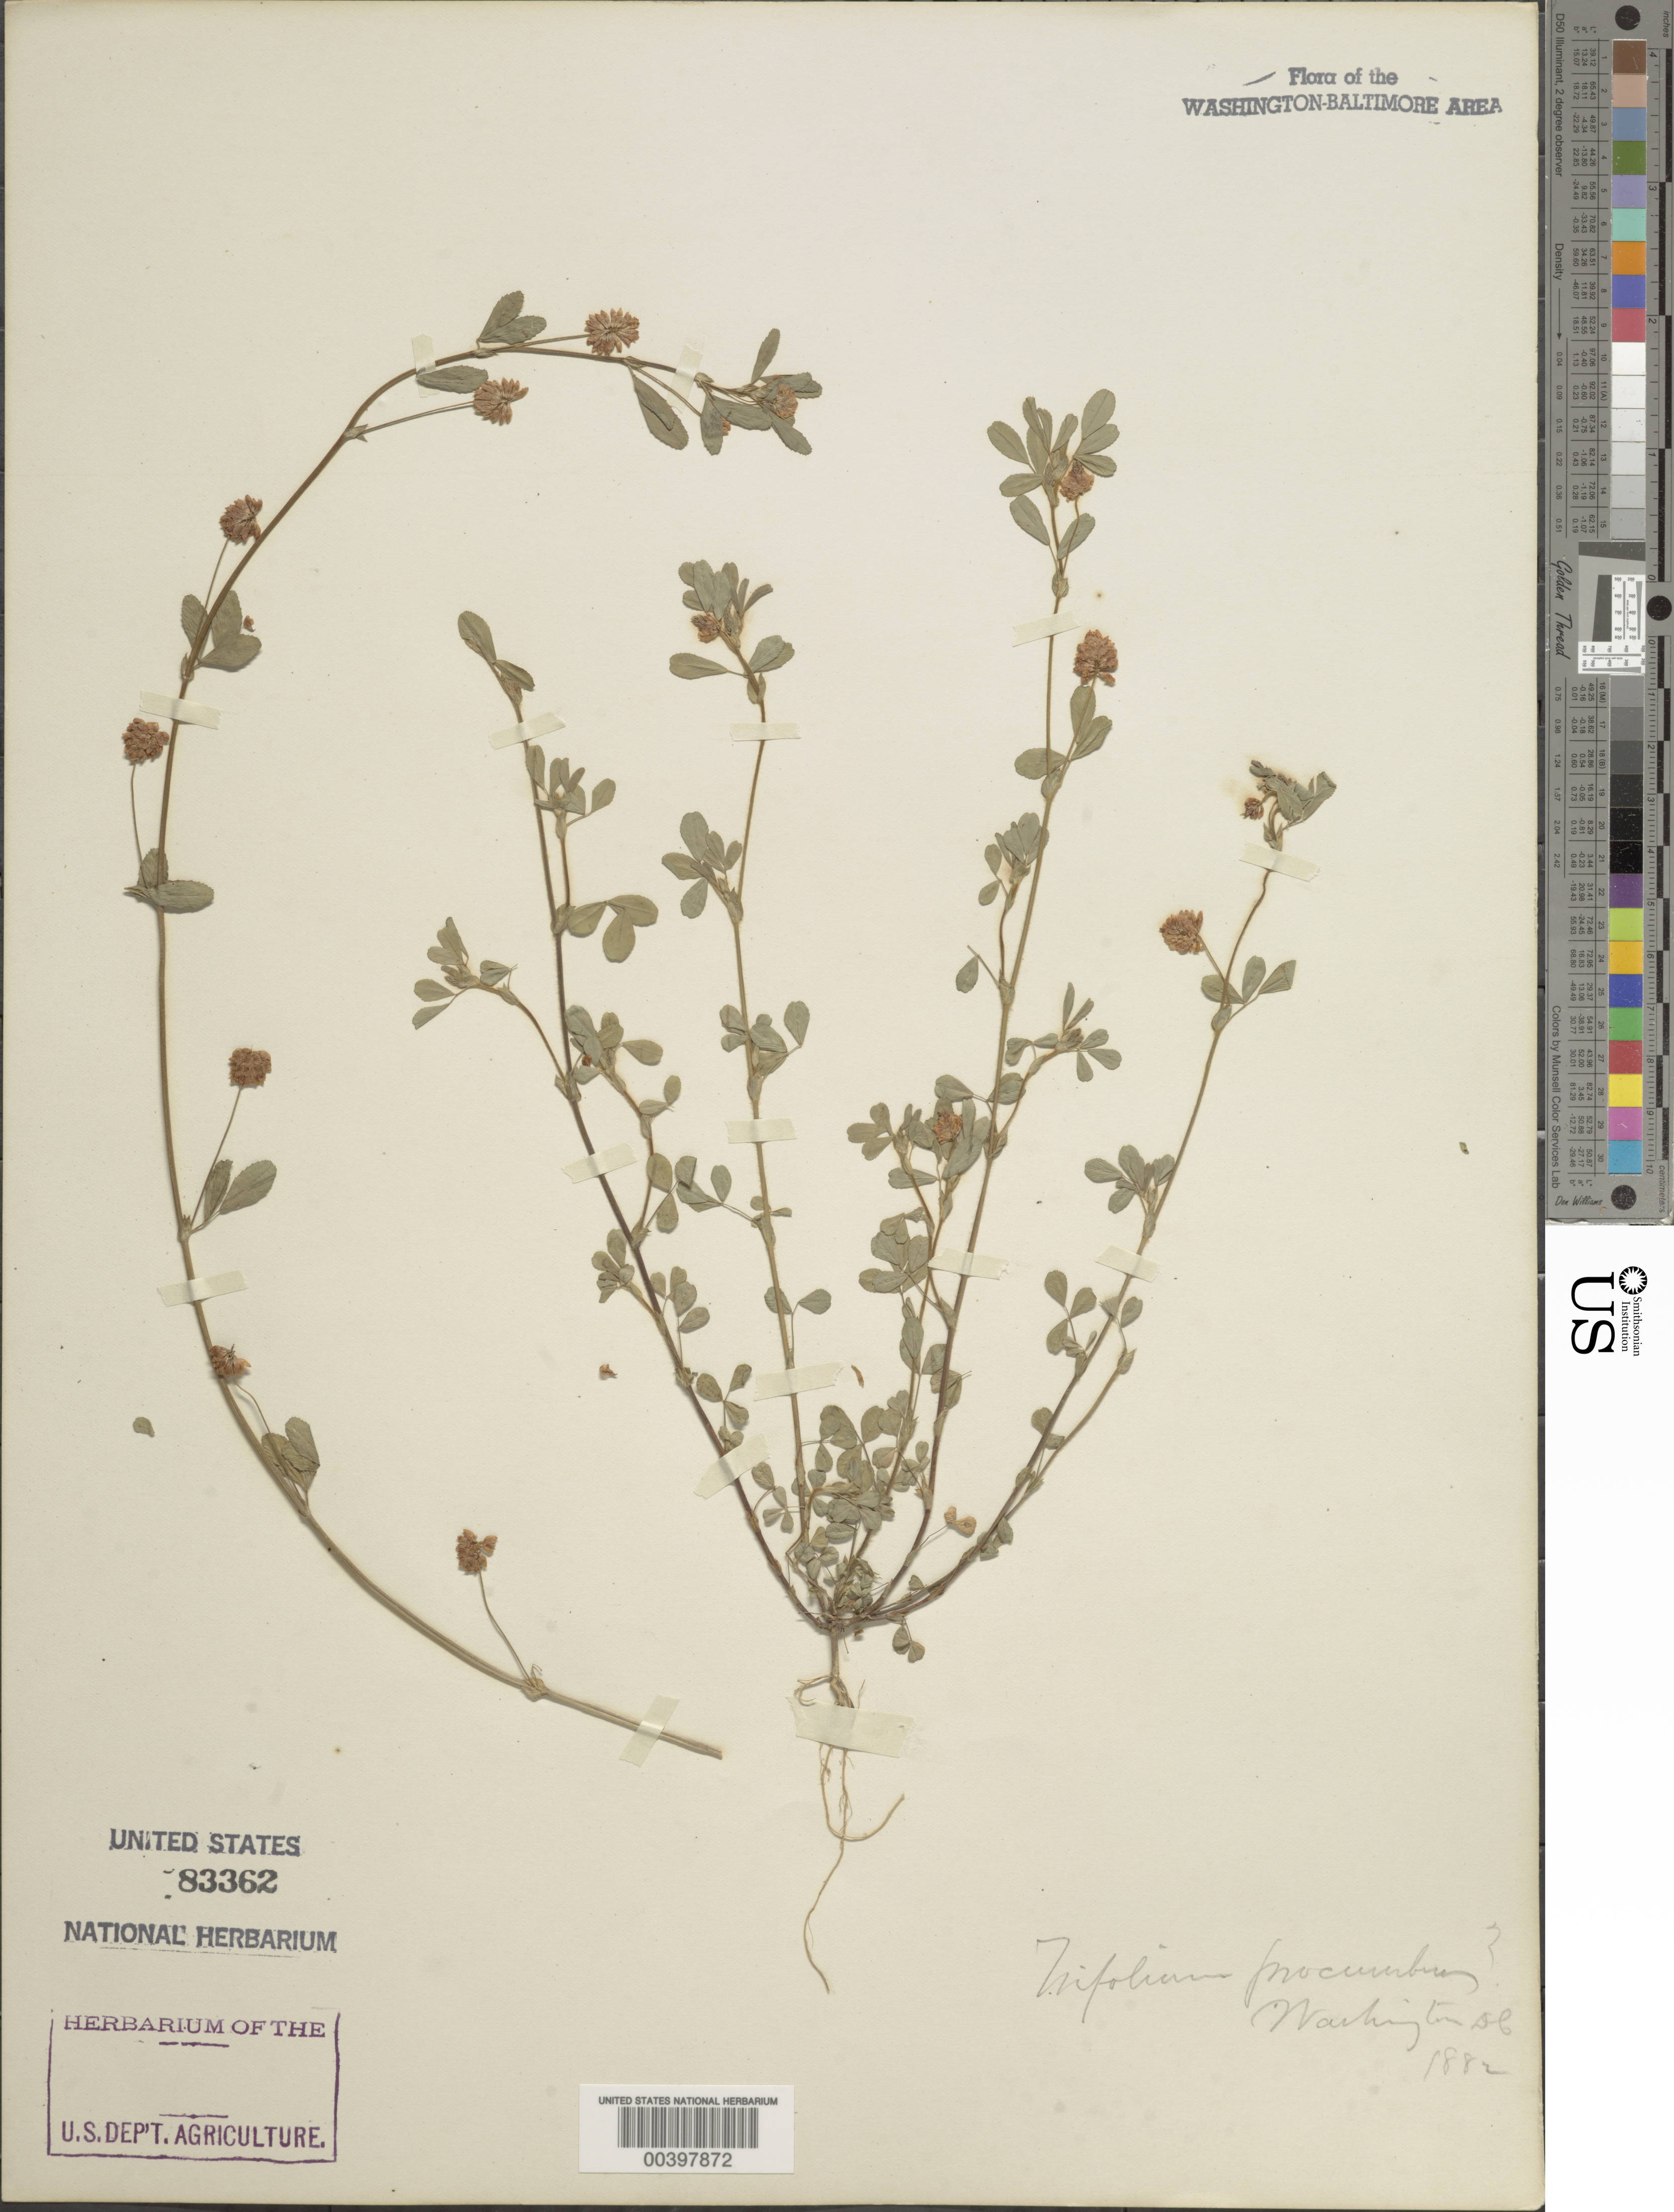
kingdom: Plantae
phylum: Tracheophyta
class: Magnoliopsida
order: Fabales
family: Fabaceae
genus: Trifolium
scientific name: Trifolium campestre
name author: Schreb.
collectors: ex herb. U. S. Department of Agriculture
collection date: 1882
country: United States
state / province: District of Columbia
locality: Washington-Baltimore Area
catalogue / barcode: US 83362